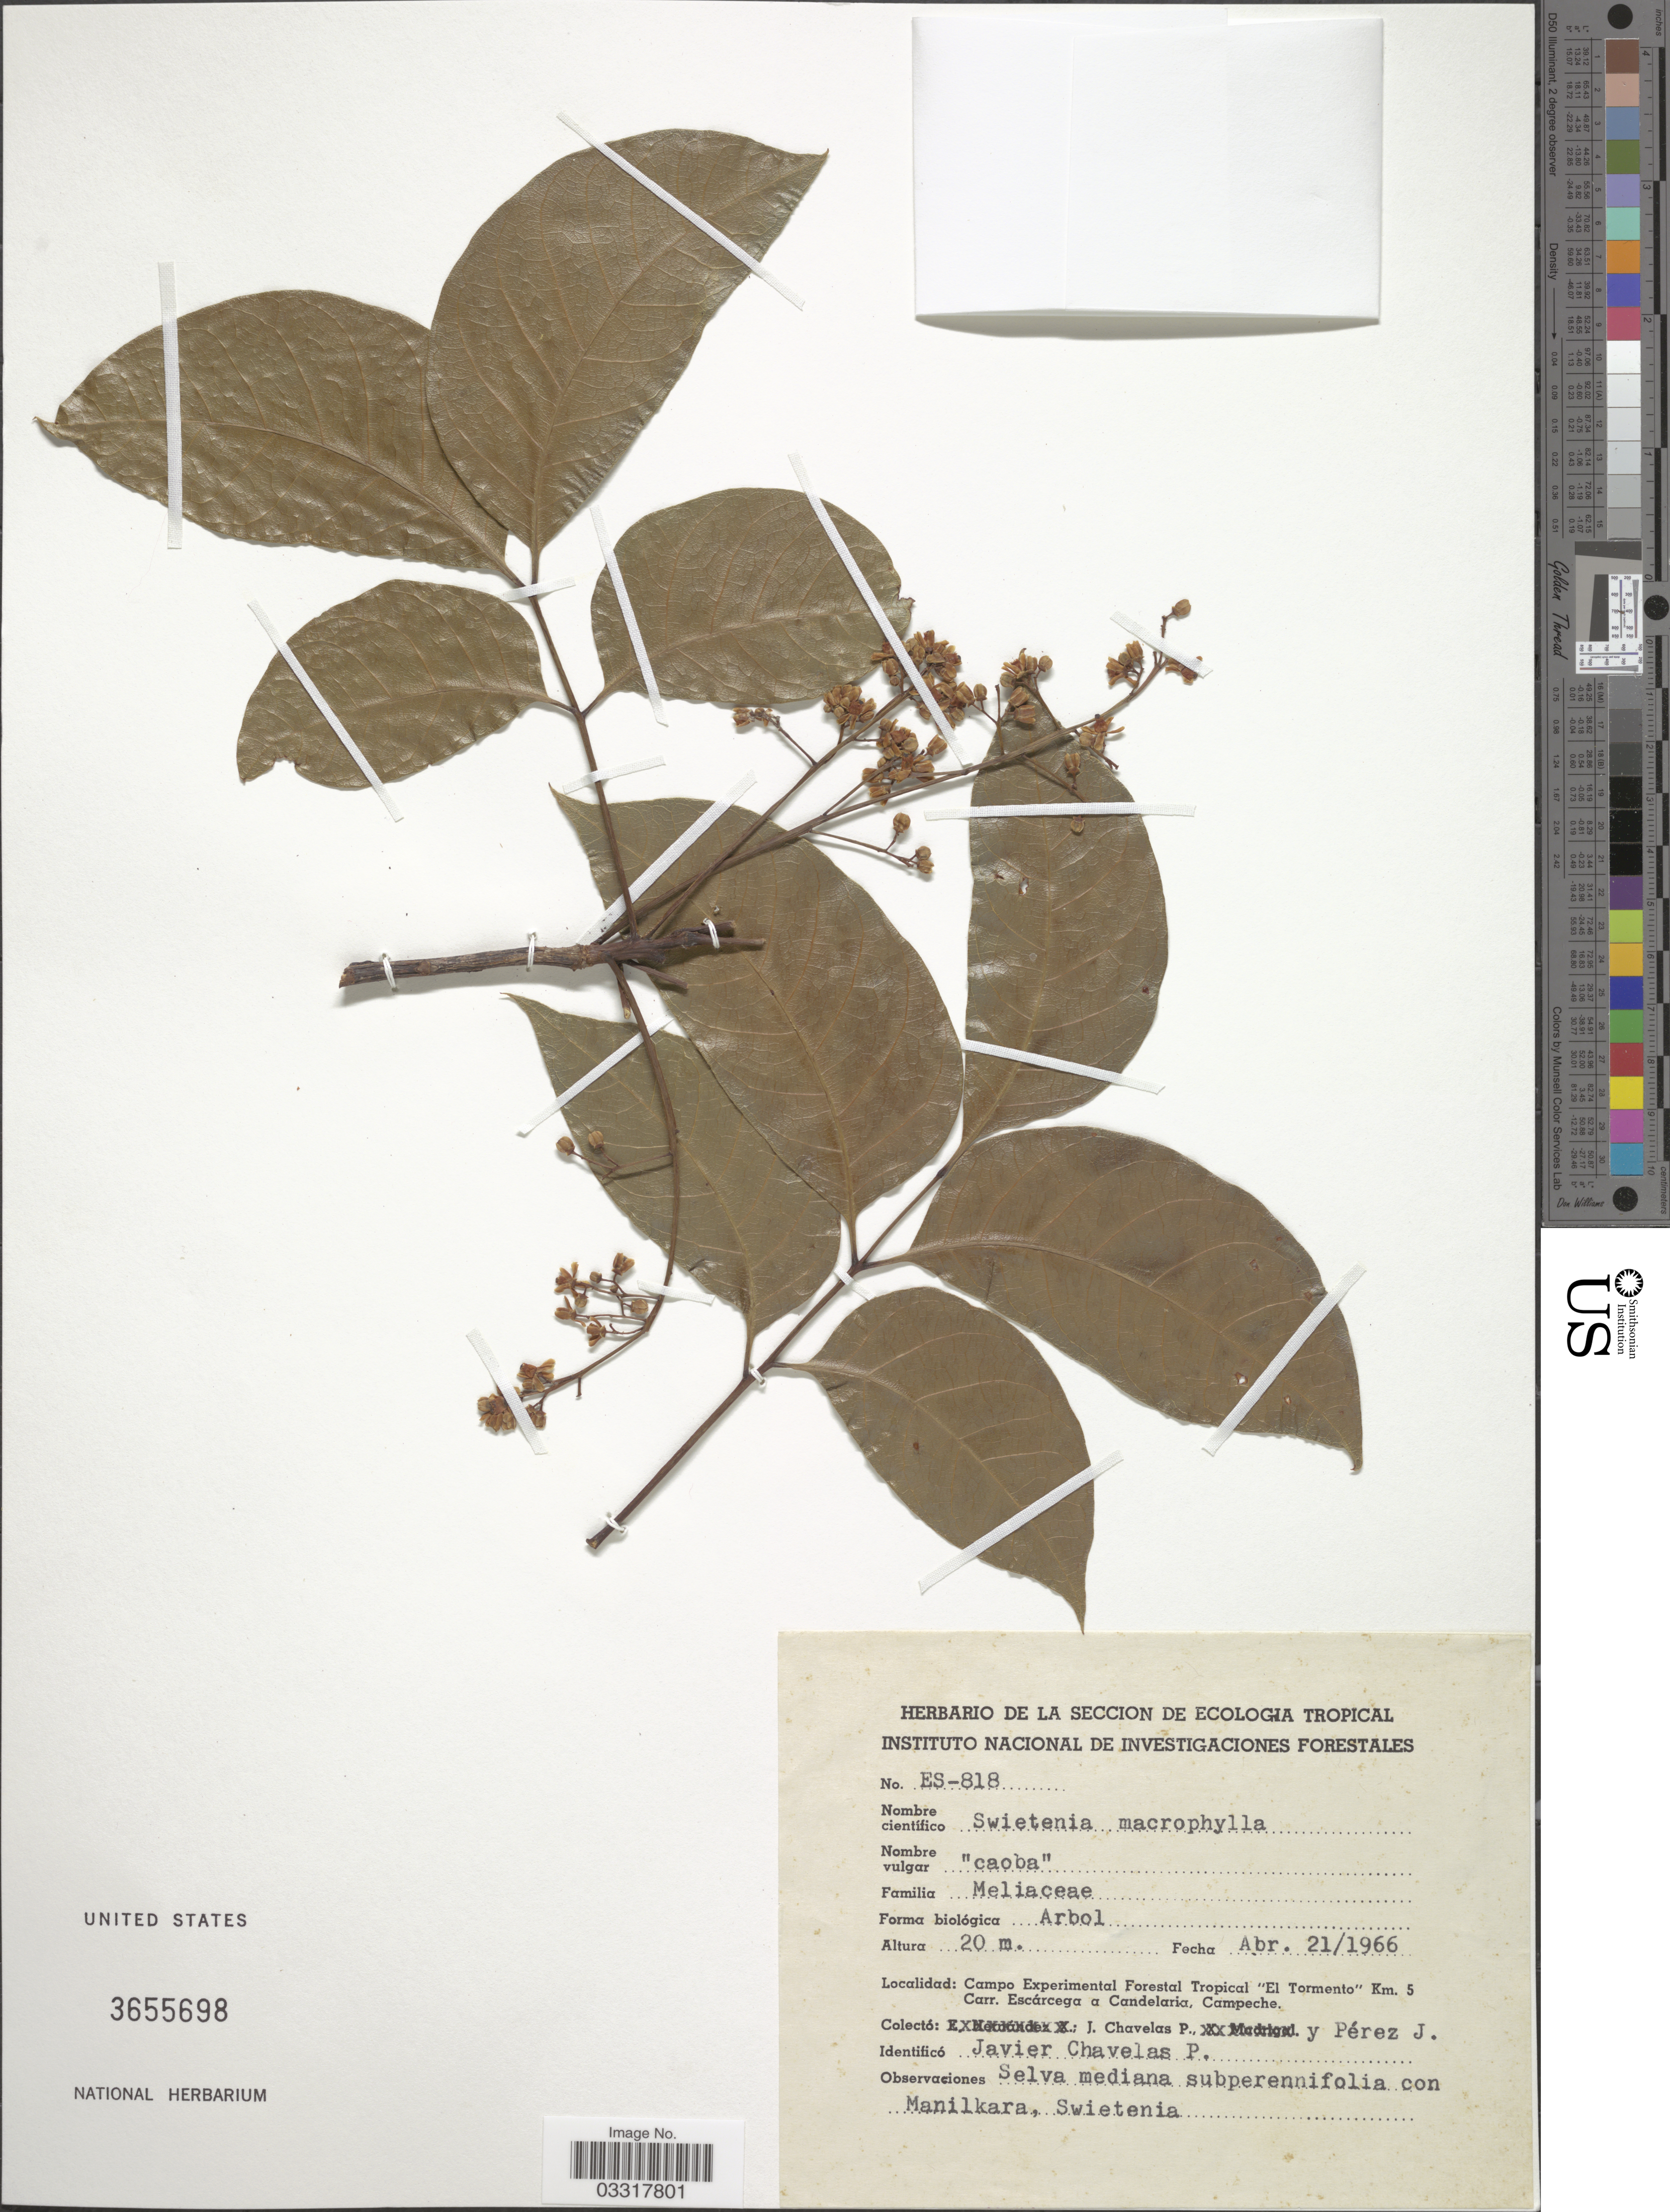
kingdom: Plantae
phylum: Tracheophyta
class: Magnoliopsida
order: Sapindales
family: Meliaceae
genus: Swietenia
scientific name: Swietenia macrophylla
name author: King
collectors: J. Chavelas P. & J. Pérez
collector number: ES-818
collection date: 1966-04-21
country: Mexico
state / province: Campeche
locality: Campo Experimental Forestal Tropical "El Tormento" Km. 5 Carr. Escárcega a Candelaria, Campeche.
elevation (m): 20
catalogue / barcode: US 3655698